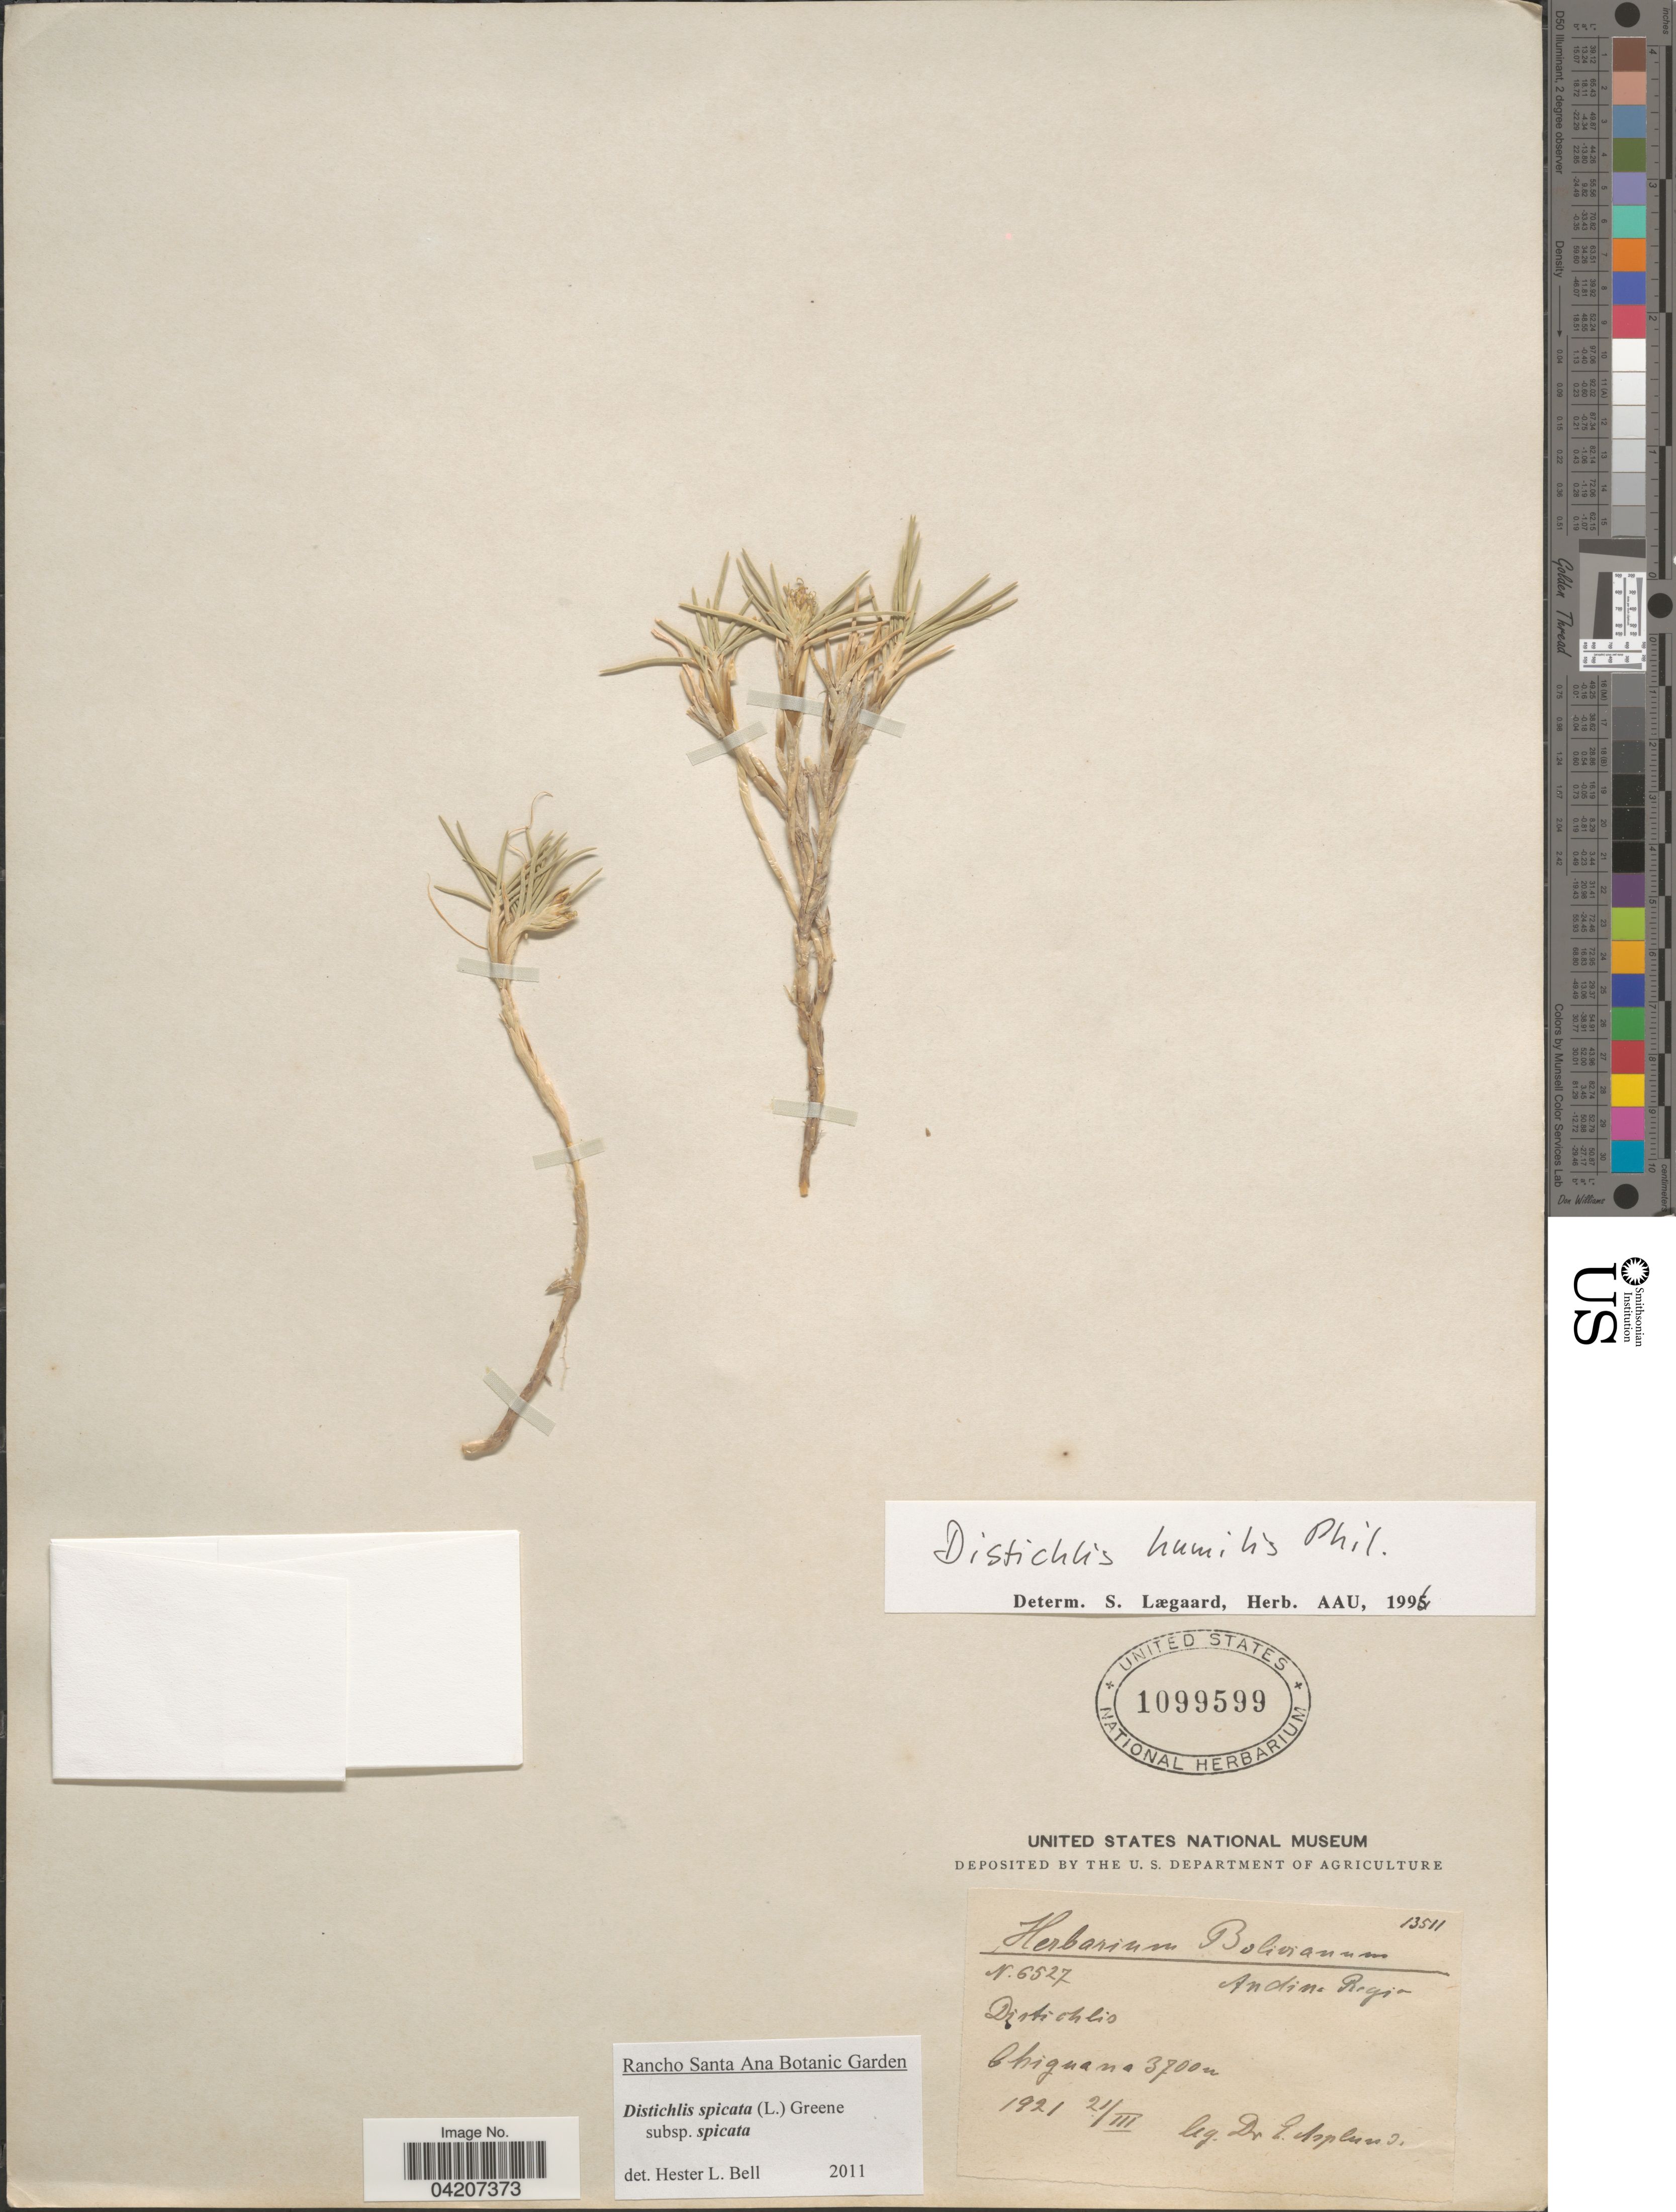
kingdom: Plantae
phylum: Tracheophyta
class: Liliopsida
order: Poales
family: Poaceae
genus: Distichlis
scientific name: Distichlis spicata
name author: (L.) Greene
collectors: E. Asplund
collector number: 6527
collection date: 1921-03-21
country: Bolivia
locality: Andine Region. Chiguana.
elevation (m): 3700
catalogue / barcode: US 1099599